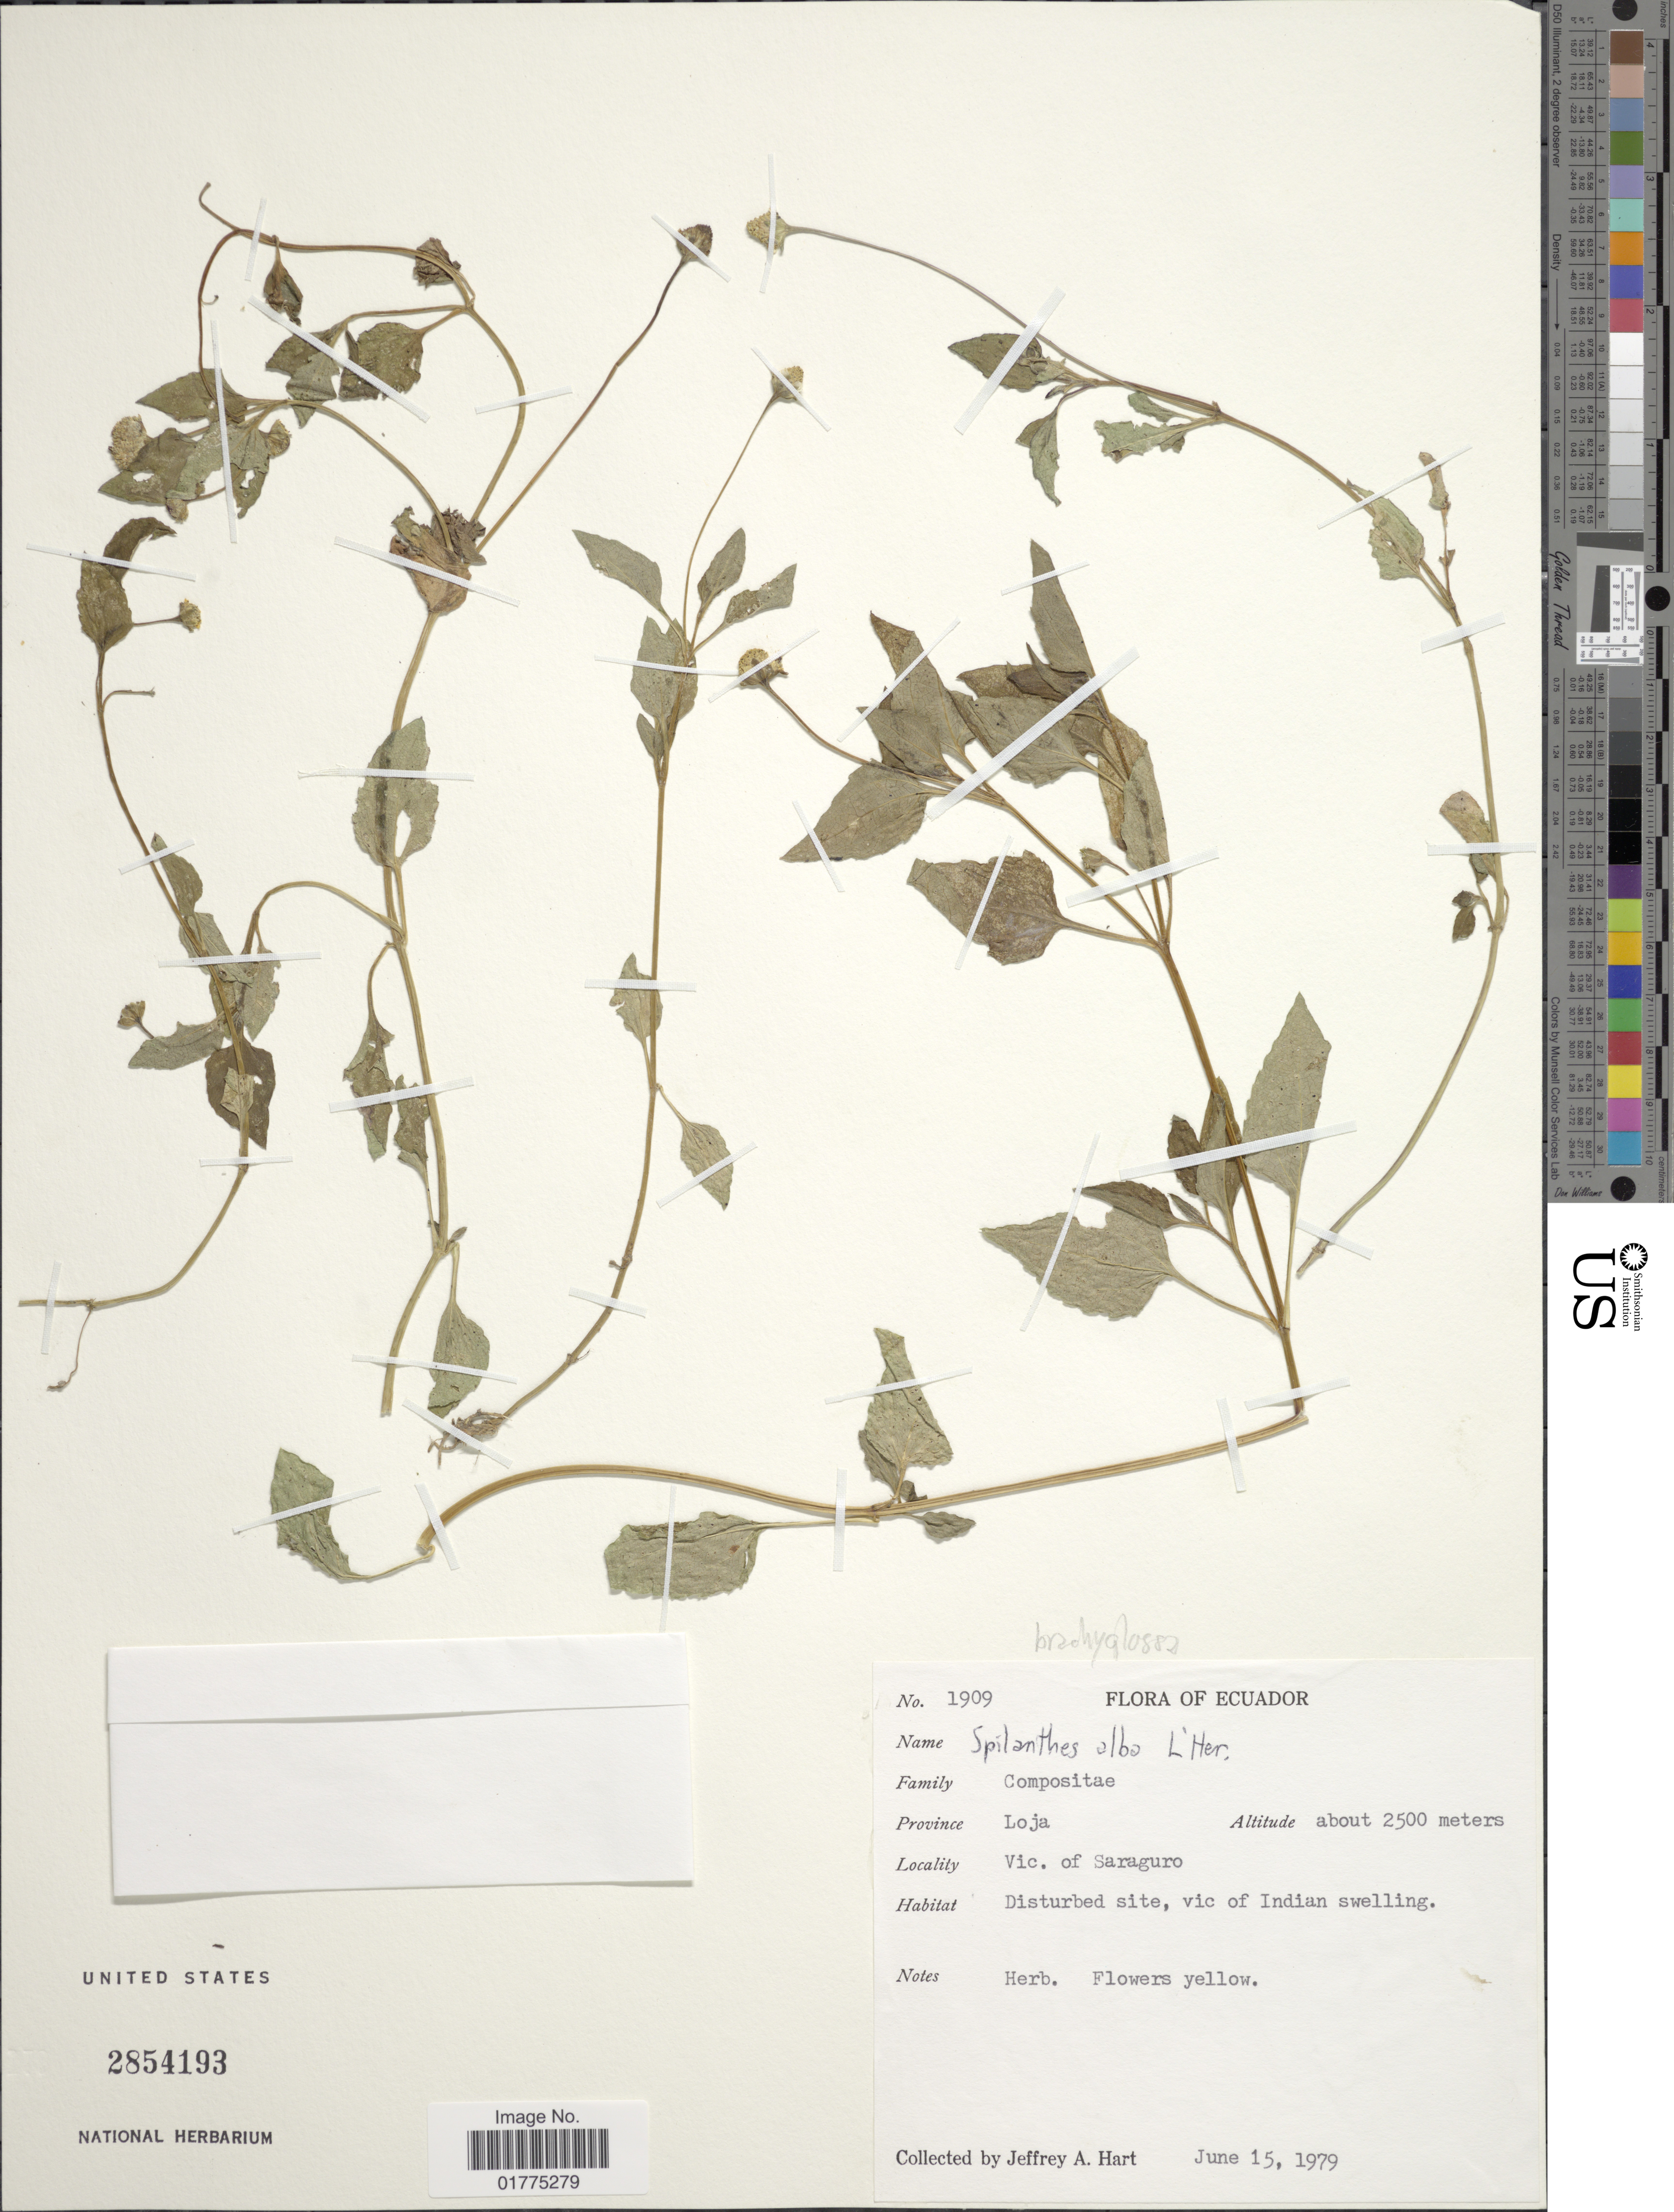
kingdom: Plantae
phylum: Tracheophyta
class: Magnoliopsida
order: Asterales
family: Asteraceae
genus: Acmella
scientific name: Acmella brachyglossa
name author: Cass.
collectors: J. A. Hart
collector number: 1909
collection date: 1979-06-15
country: Ecuador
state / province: Loja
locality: Province Loja, Vic. of Saraguro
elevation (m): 2500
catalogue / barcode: US 2854193